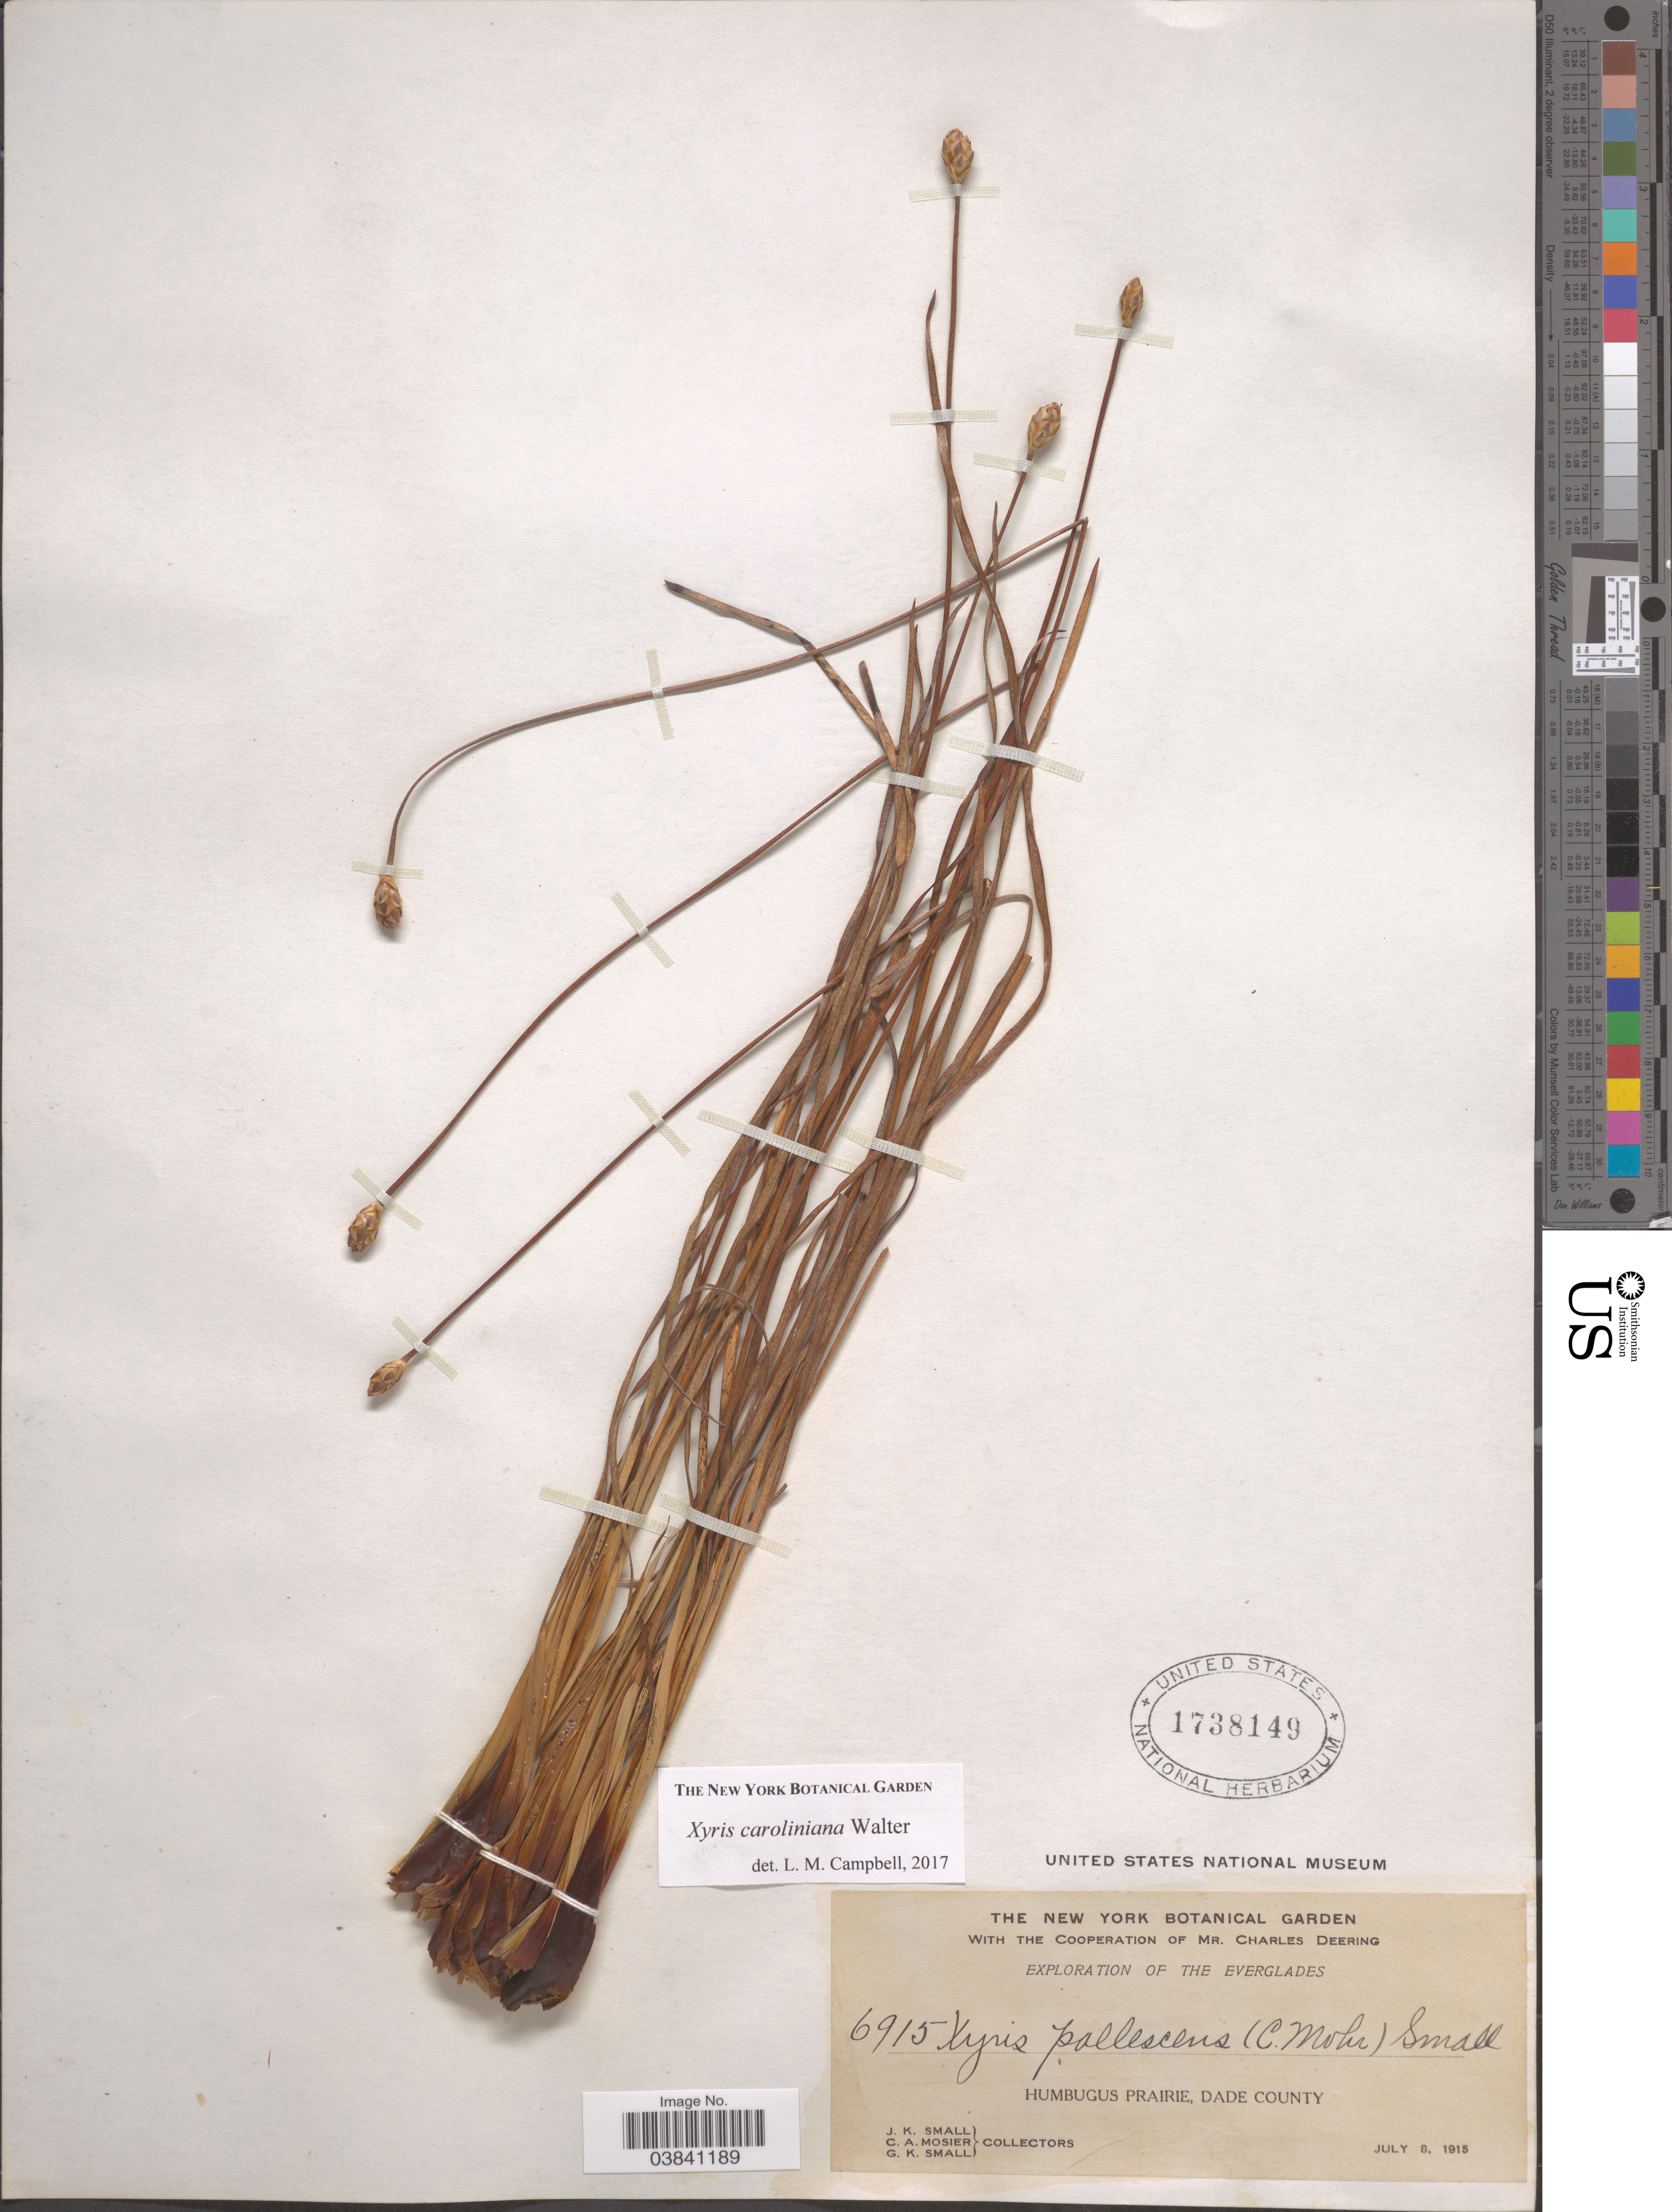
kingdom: Plantae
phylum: Tracheophyta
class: Liliopsida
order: Poales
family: Xyridaceae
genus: Xyris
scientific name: Xyris caroliniana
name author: Walter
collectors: J. K. Small, C. A. Mosier & G. K. Small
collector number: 6915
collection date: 1915-07-08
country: United States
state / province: New York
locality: Everglades. Humbugus Prairie, Dade County.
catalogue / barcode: US 1738149